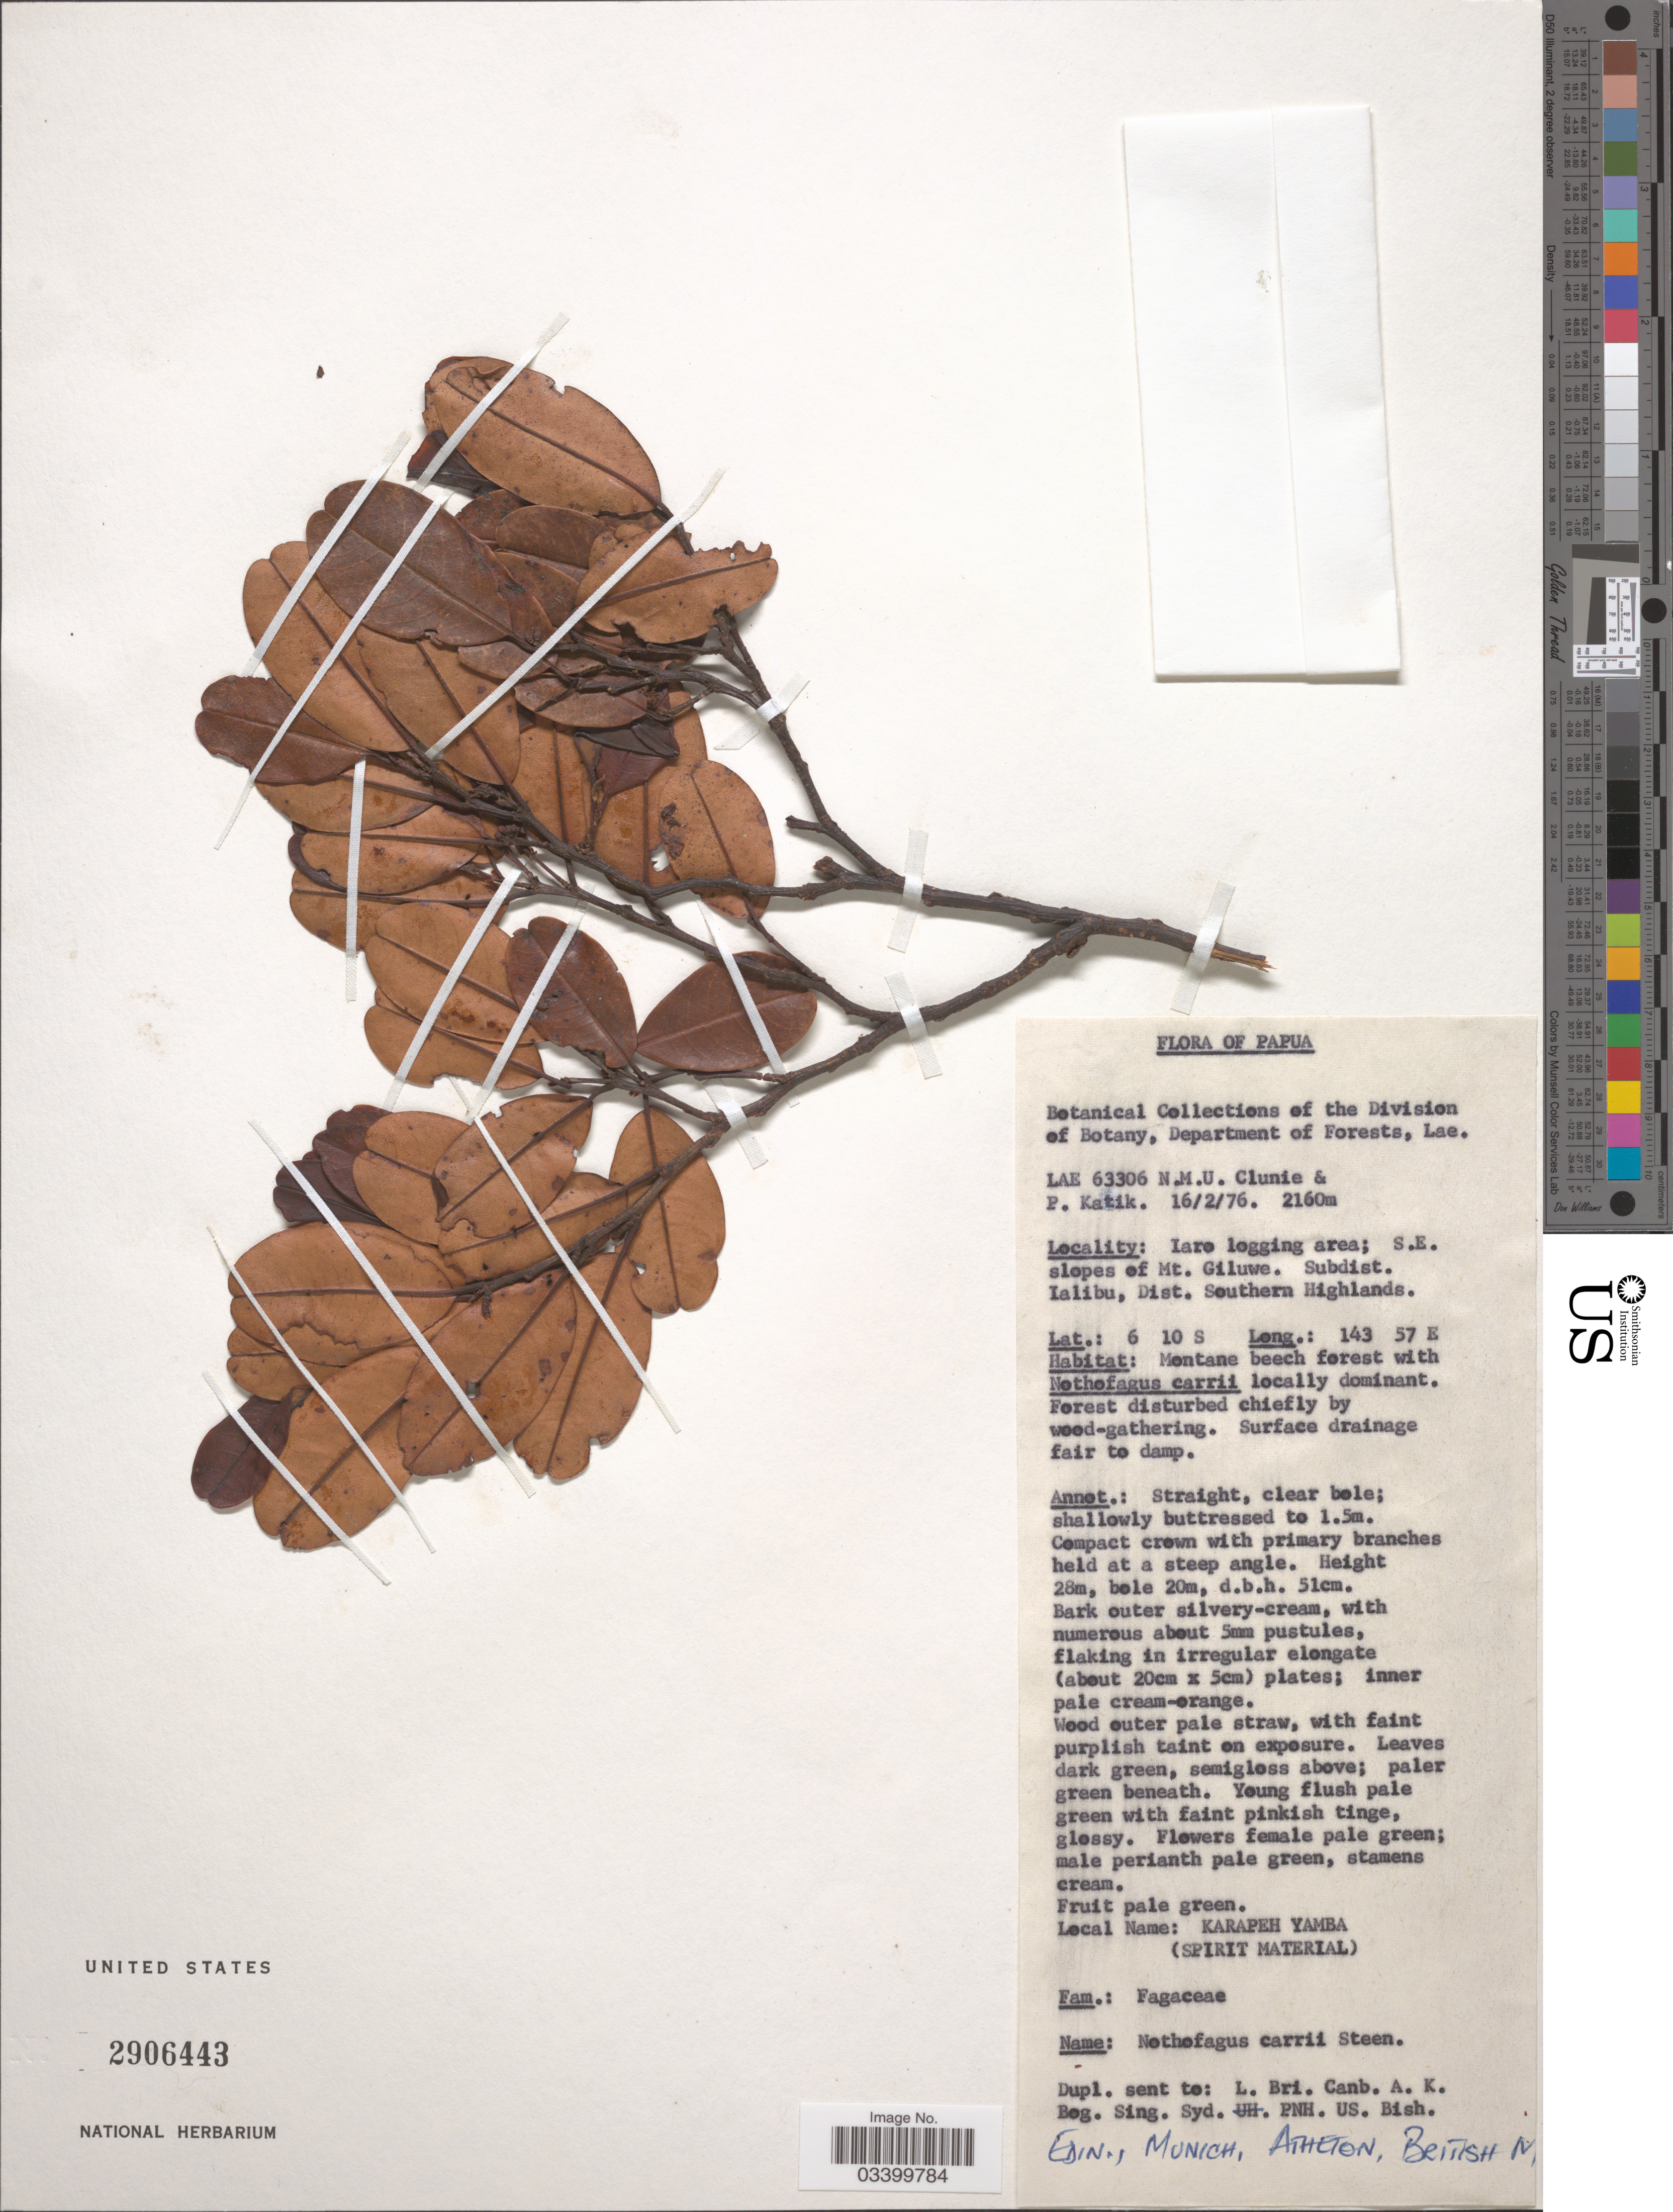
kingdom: Plantae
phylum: Tracheophyta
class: Magnoliopsida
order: Fagales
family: Nothofagaceae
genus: Nothofagus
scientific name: Nothofagus carrii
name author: Steenis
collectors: N.M.U. Clunie & P. Katik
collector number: LAE 63306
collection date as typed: Transcribed d/m/y: 16/2/76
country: Papua New Guinea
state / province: Southern Highlands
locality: Papua. Iaro logging area; S.E. slopes of Mt. Giluwe. Subdist. Ialibu, Dist. Southern Highlands.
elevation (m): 2160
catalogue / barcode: US 2906443